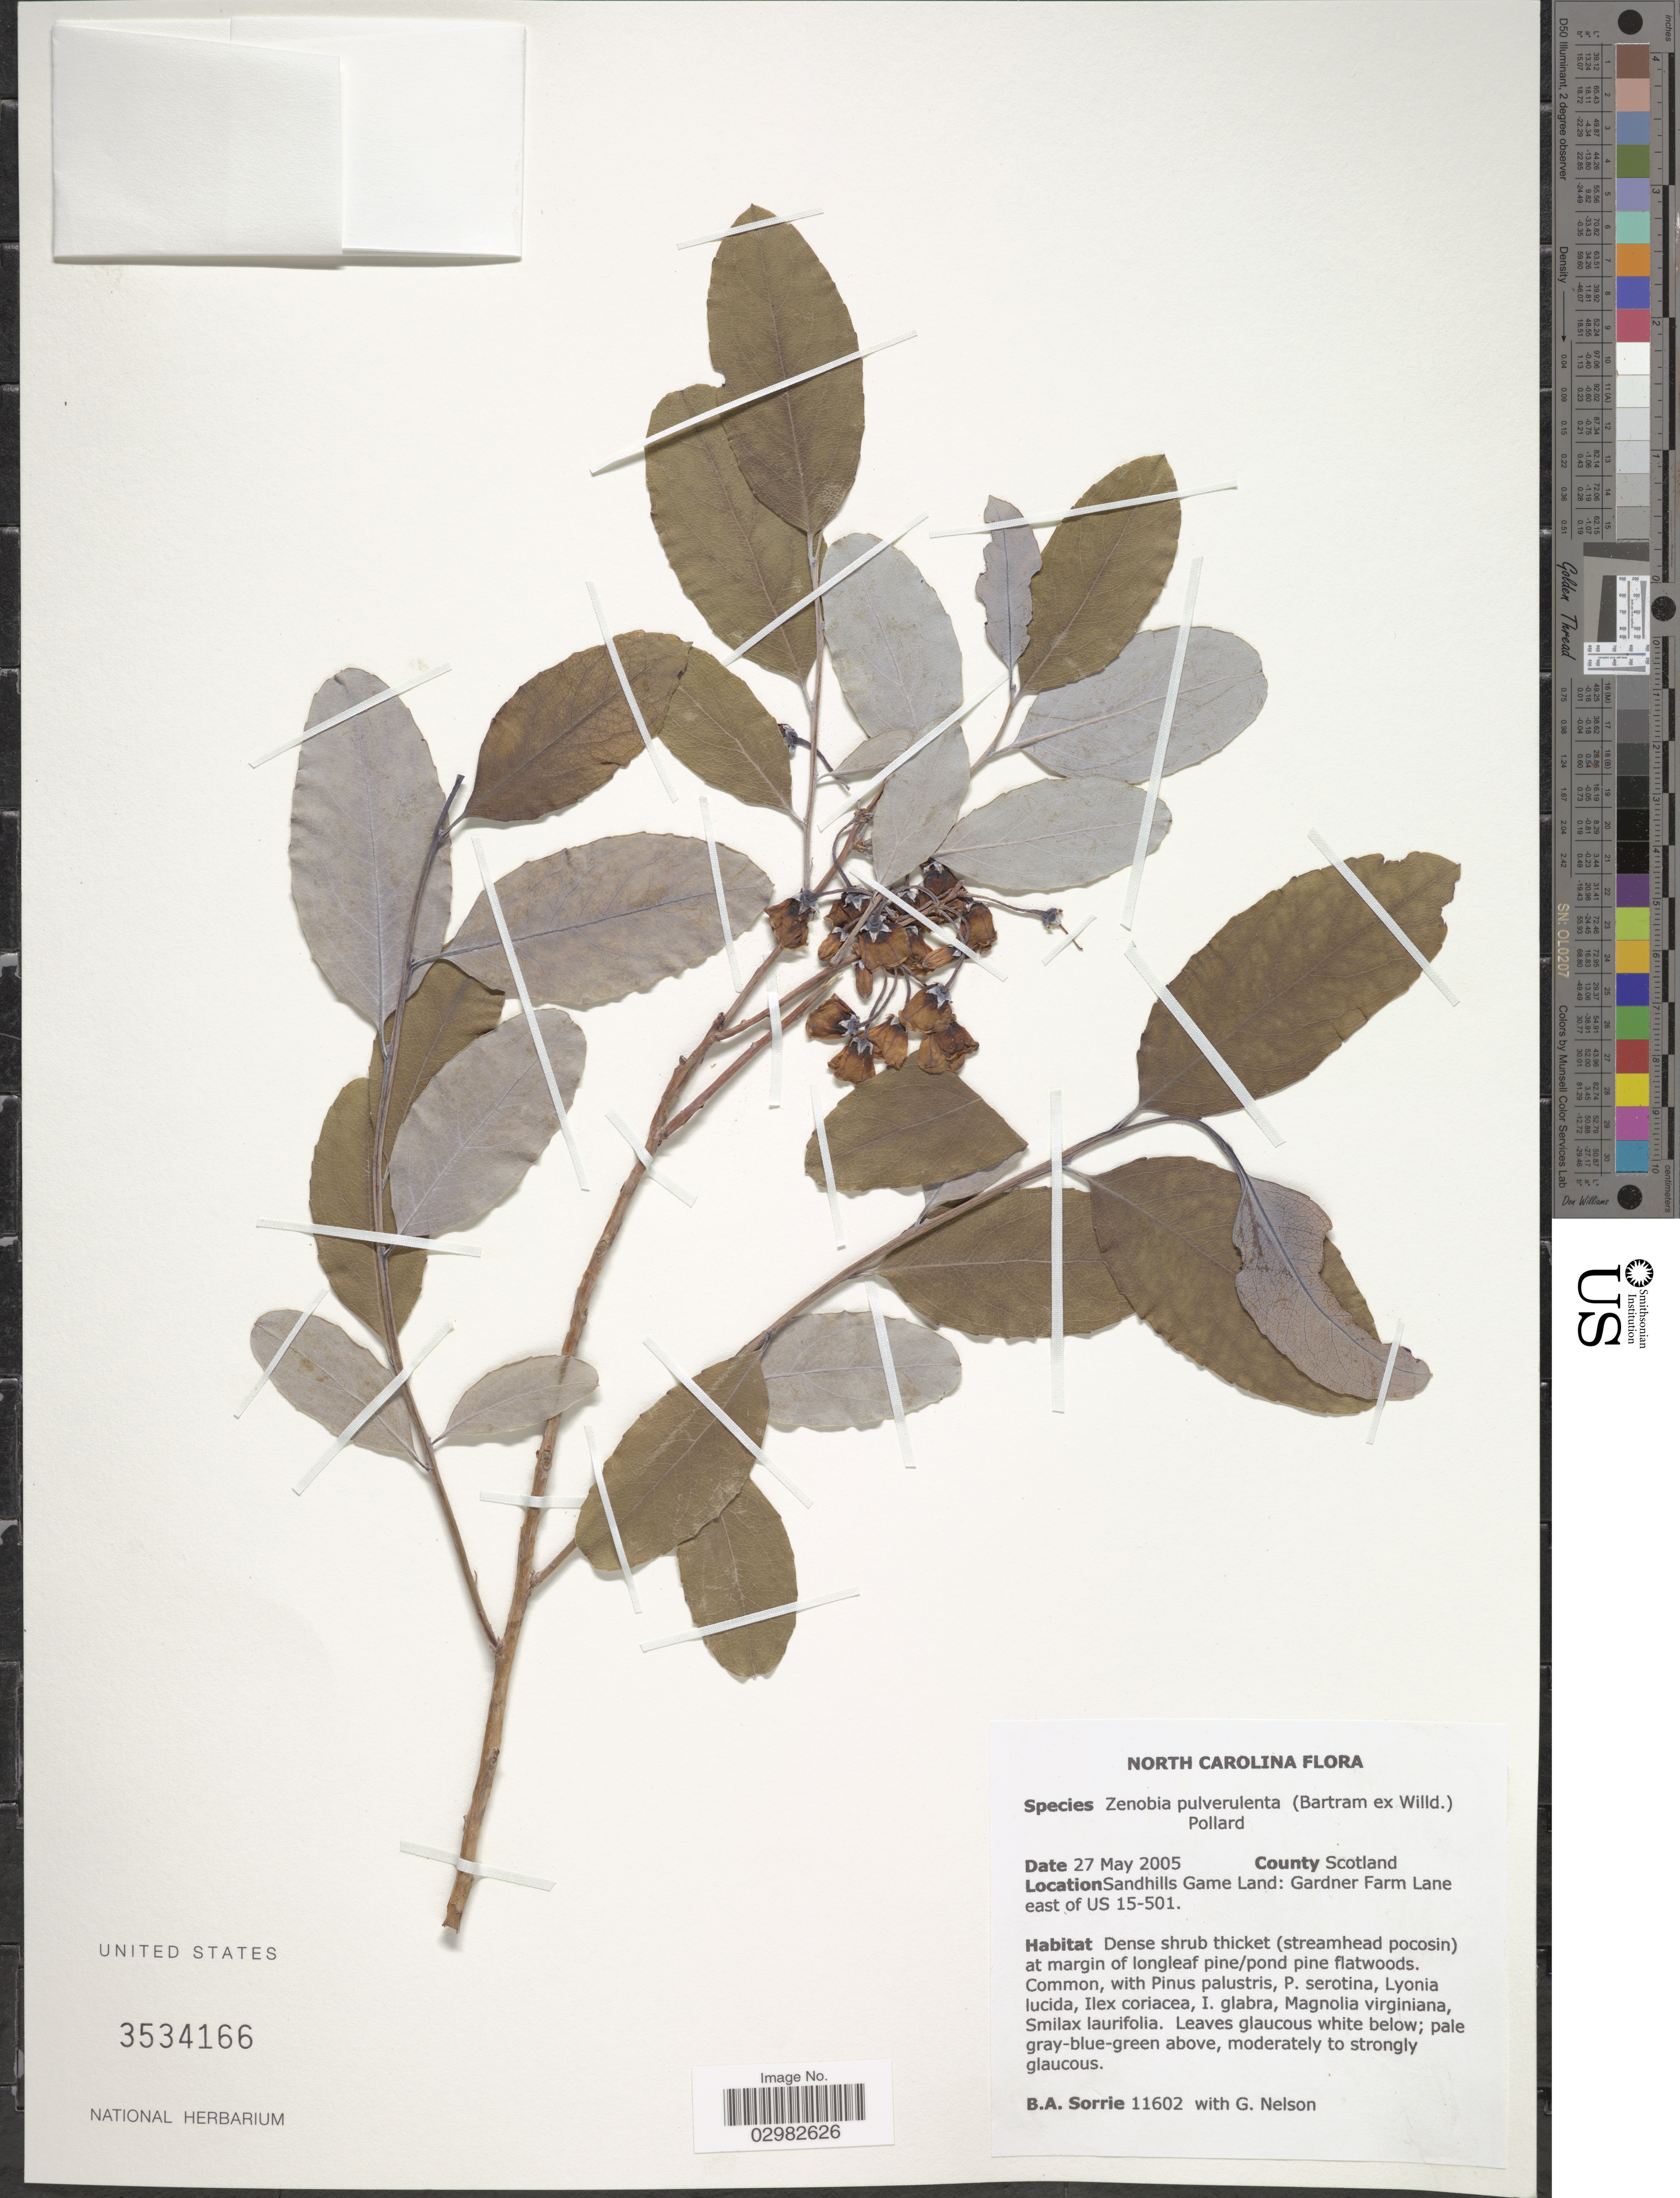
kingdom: Plantae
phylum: Tracheophyta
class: Magnoliopsida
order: Ericales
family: Ericaceae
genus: Zenobia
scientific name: Zenobia pulverulenta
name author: (W. Bartram ex Willd.) Pollard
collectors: B. Sorrie & G. Nelson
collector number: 11602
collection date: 2005-05-27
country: United States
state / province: North Carolina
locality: County Scotland, Sandhills Game Land, Gardner Farm Lane east of US 15-501.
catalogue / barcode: US 3534166